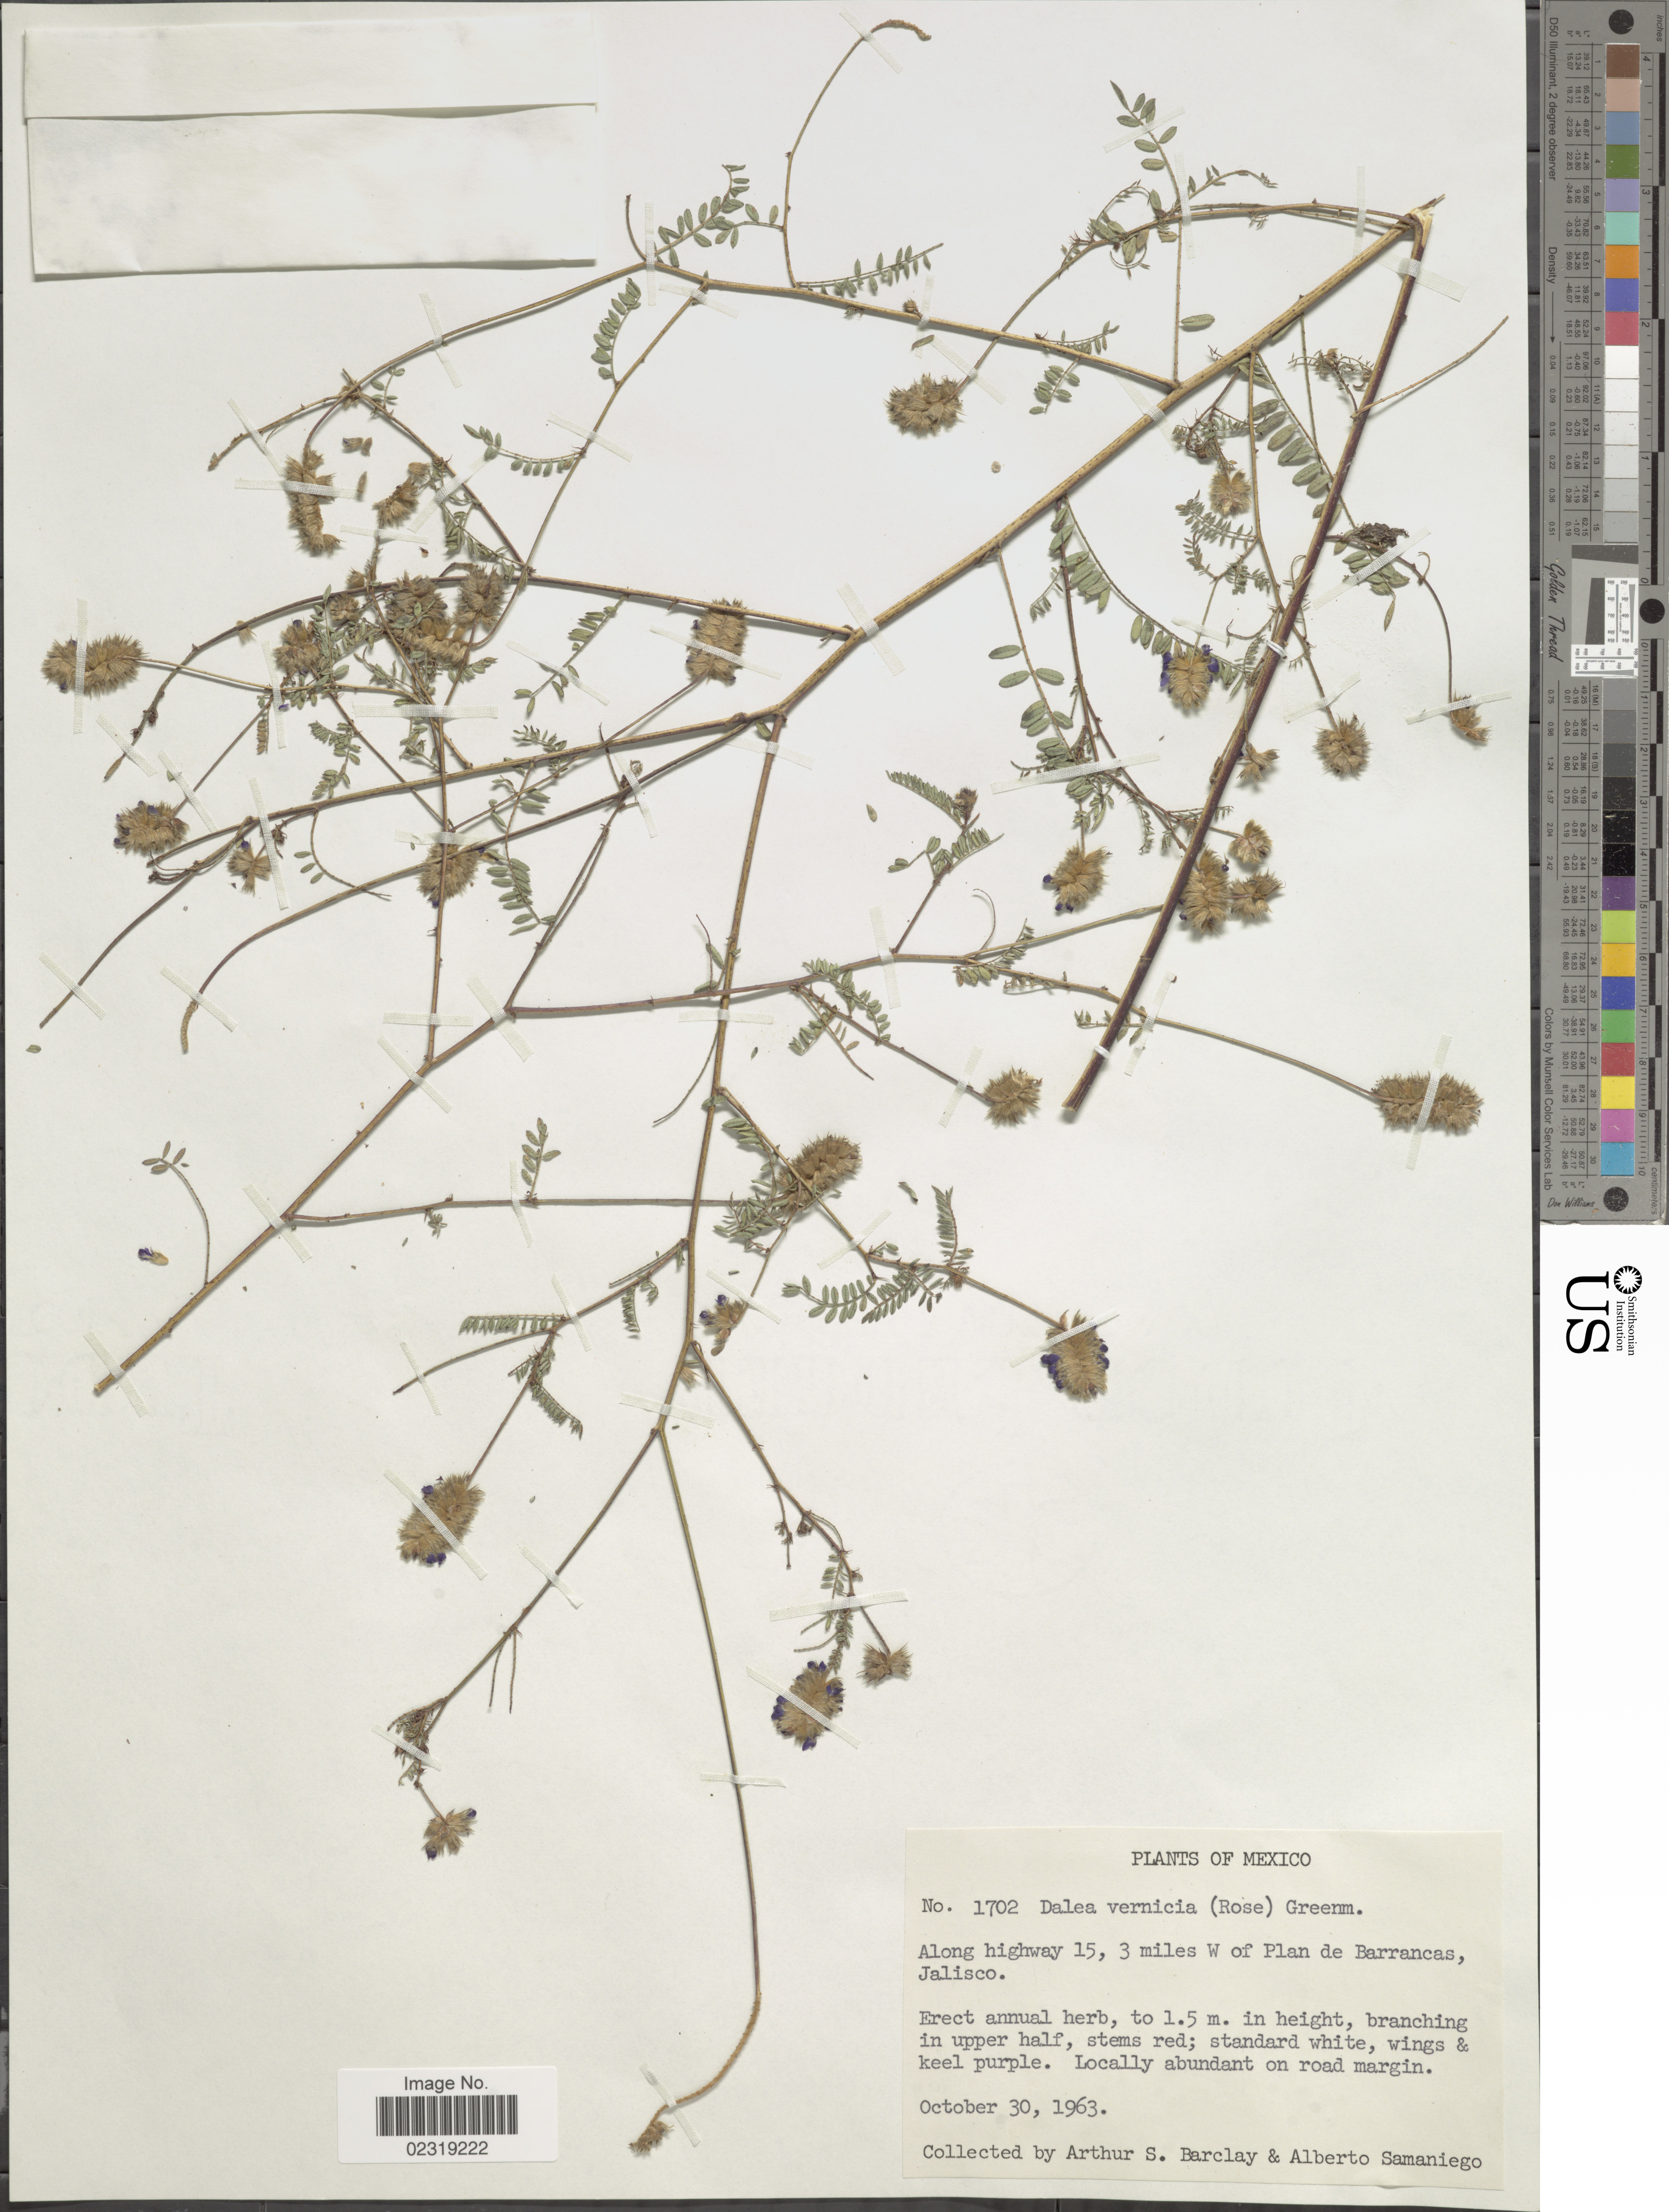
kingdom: Plantae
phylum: Tracheophyta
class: Magnoliopsida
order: Fabales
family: Fabaceae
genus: Dalea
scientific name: Dalea foliolosa var. citrina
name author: (Aiton) Barneby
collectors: A. S. Barclay & A. Samaniego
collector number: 1702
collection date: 1963-10-30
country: Mexico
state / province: Jalisco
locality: Along highway 15, 3 miles W of Plan de Barrancas, Jalisco